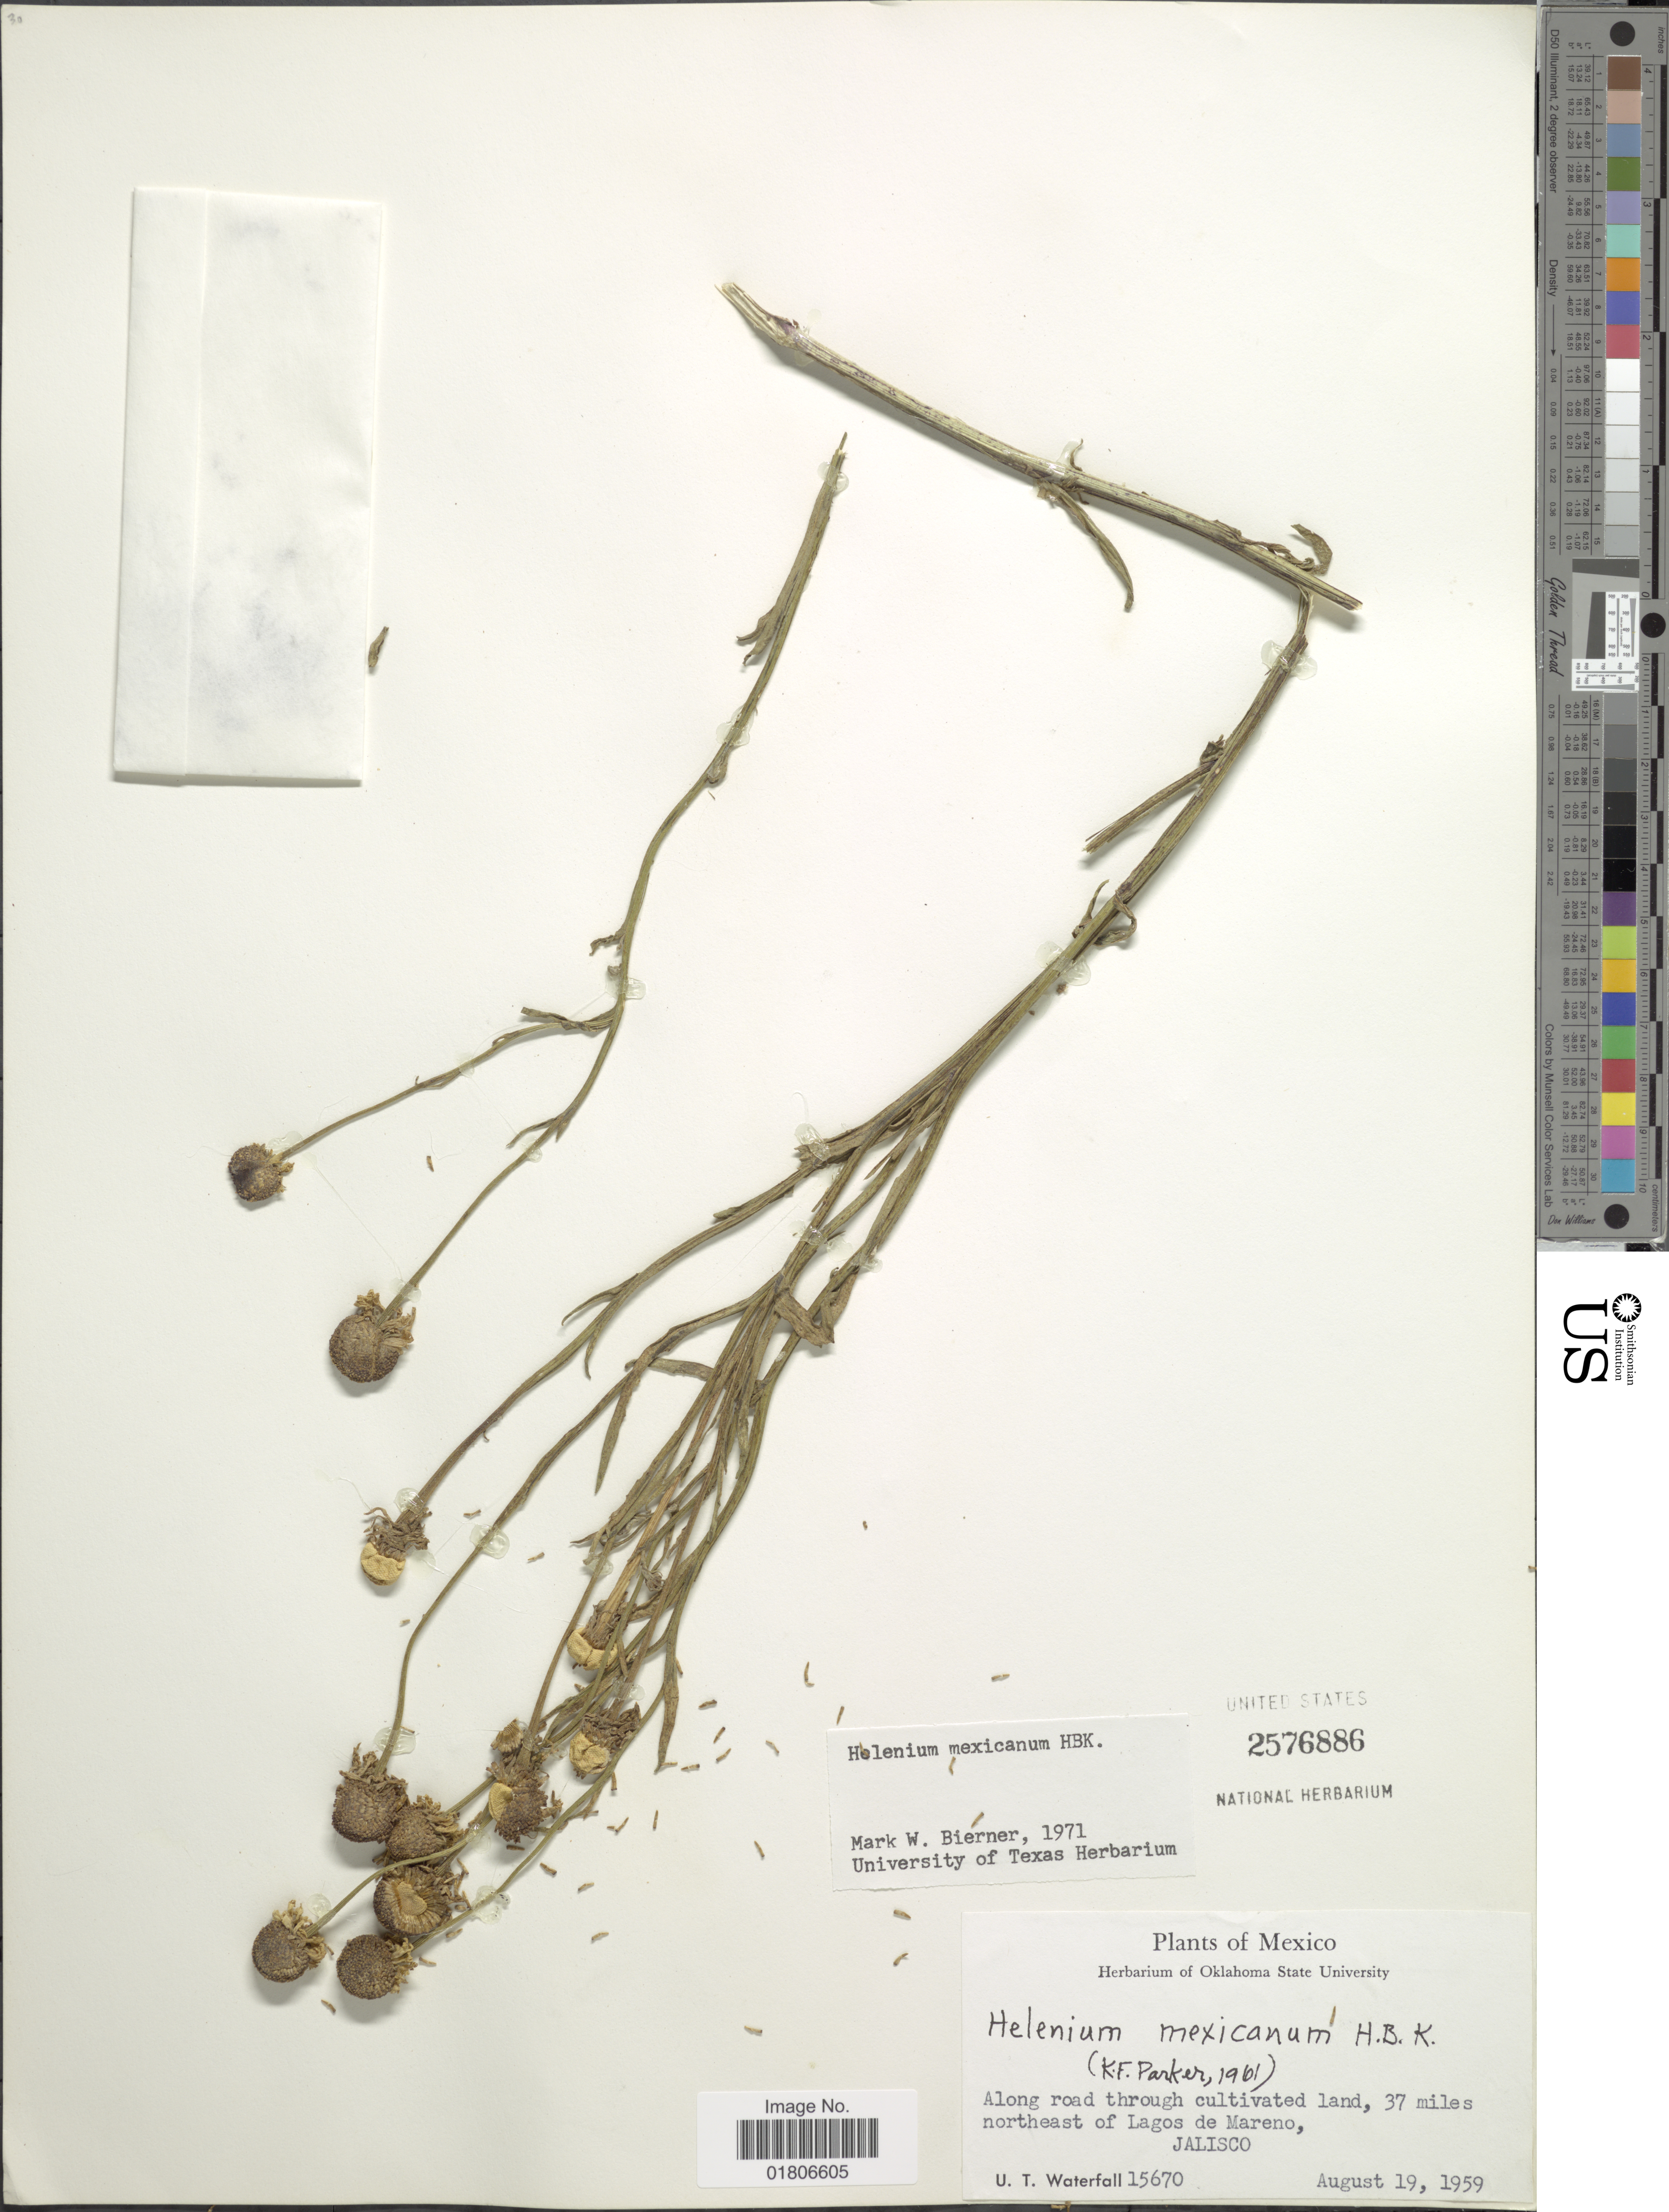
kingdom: Plantae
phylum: Tracheophyta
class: Magnoliopsida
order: Asterales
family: Asteraceae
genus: Helenium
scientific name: Helenium mexicanum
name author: Kunth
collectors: U. T. Waterfall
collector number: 15670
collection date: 1959-08-19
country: Mexico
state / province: Jalisco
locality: Along road through cultivated land, 37 miles northeast of Lagos de Mareno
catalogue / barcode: US 2576886